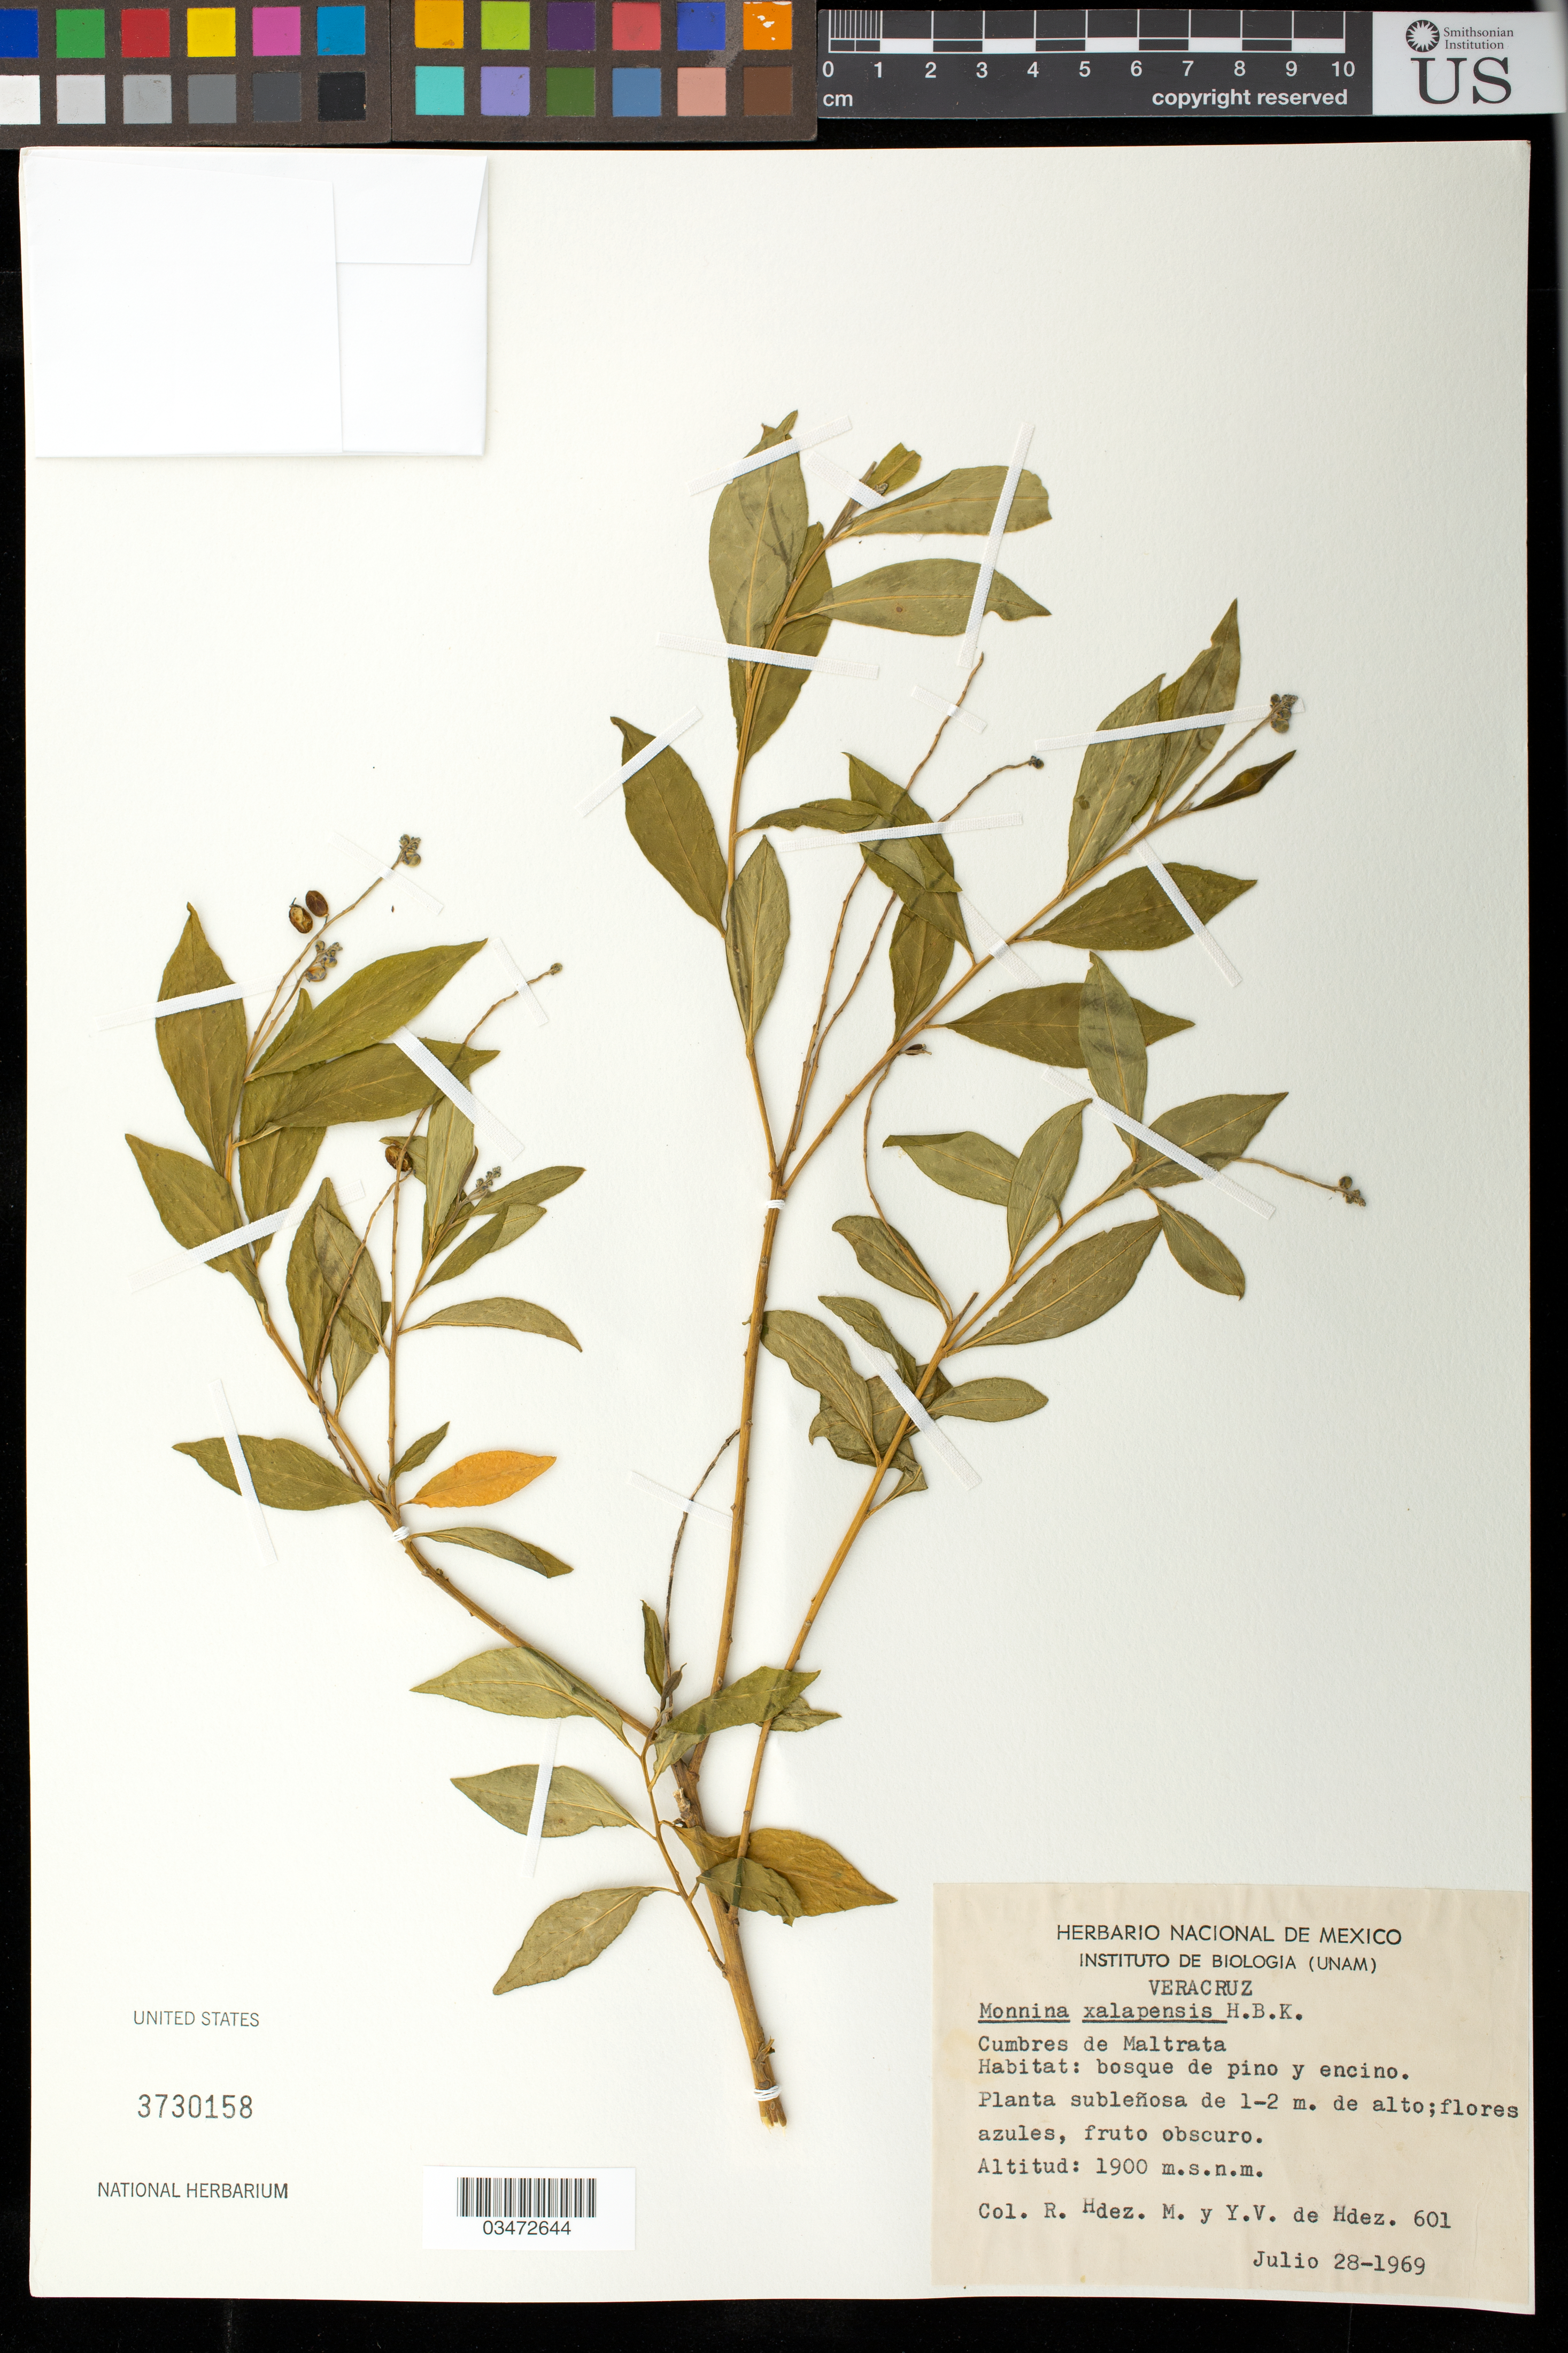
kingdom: Plantae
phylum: Tracheophyta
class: Magnoliopsida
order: Fabales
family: Polygalaceae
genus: Monnina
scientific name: Monnina xalapensis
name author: Kunth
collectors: R. Hdez & Y. V. De Hdez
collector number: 601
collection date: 1969-07-28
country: Mexico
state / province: Veracruz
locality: Cumbres de Maltrata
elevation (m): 1900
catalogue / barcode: US 3730158